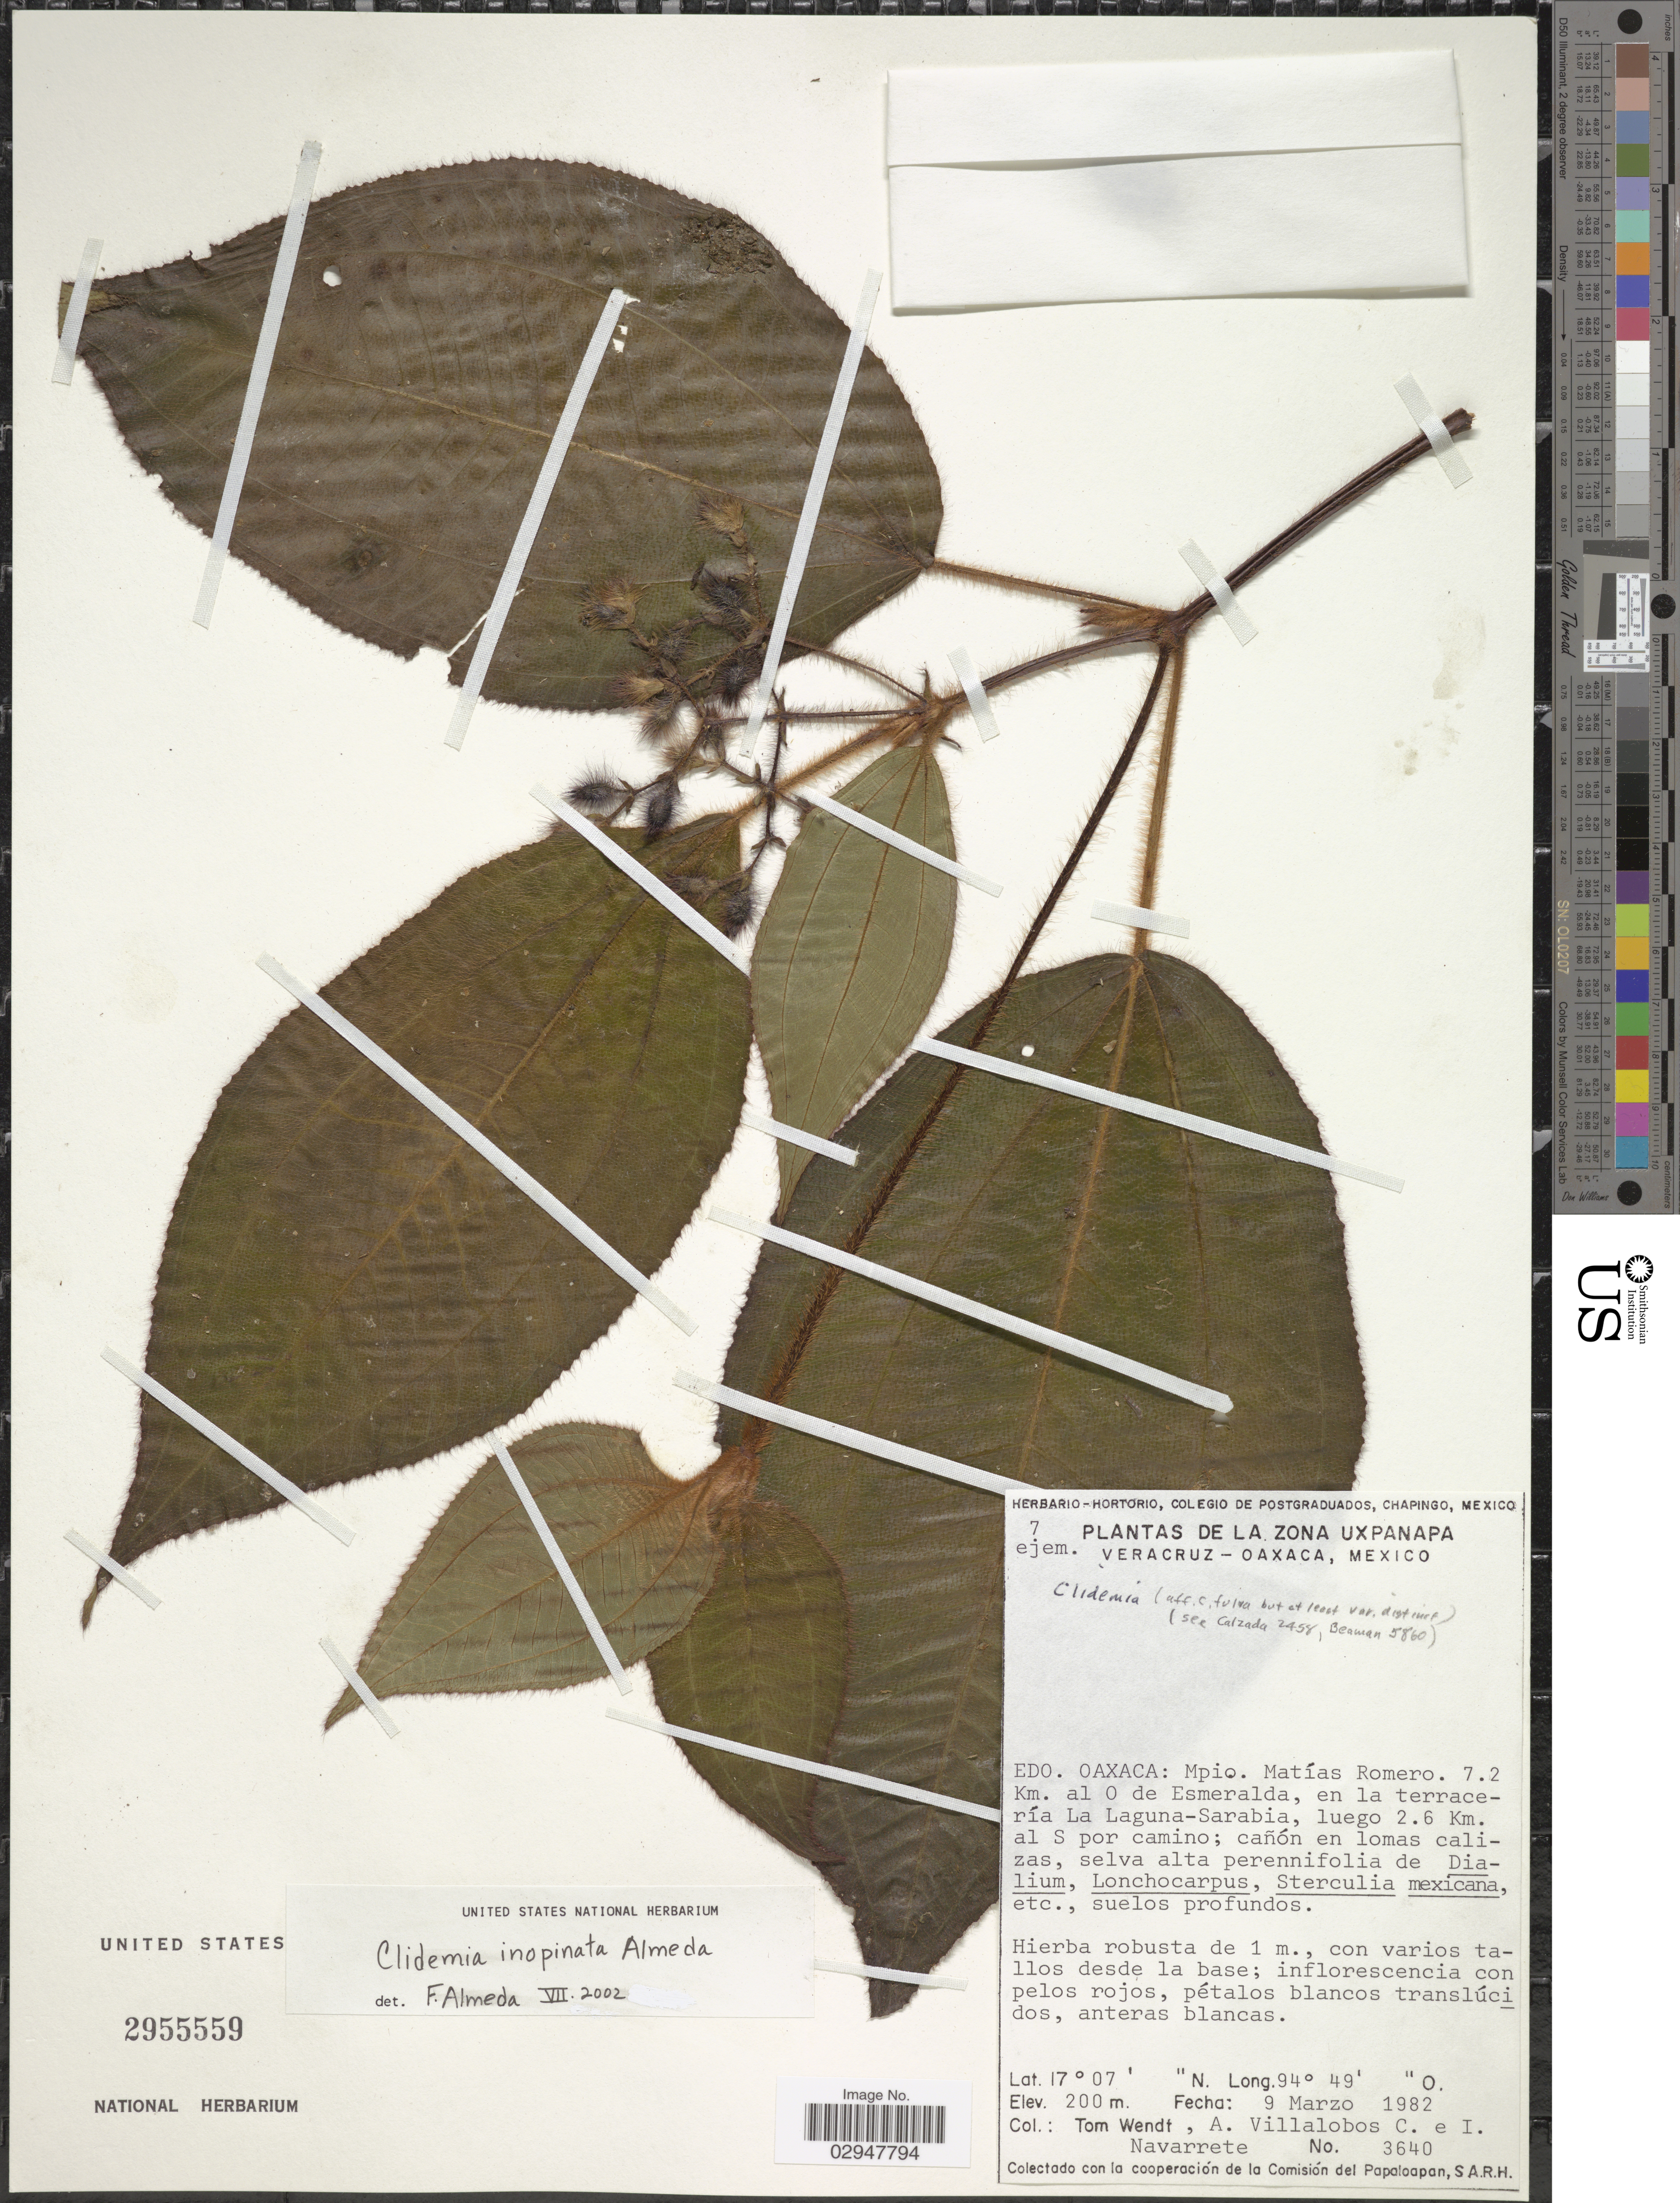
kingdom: Plantae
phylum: Tracheophyta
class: Magnoliopsida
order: Myrtales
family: Melastomataceae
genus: Clidemia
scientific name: Clidemia inopinata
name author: Almeda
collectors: T. L. Wendt, A. Villalobos C. & I. Navarrete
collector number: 3640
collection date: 1982-03-09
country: Mexico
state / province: Oaxaca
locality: Mpio. Matías Romero, 7.2 Km. al O de Esmeralda, en la terracería La Laguna-Sarabia, luego 2.6 Km. al S por camino.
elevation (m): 200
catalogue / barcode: US 2955559